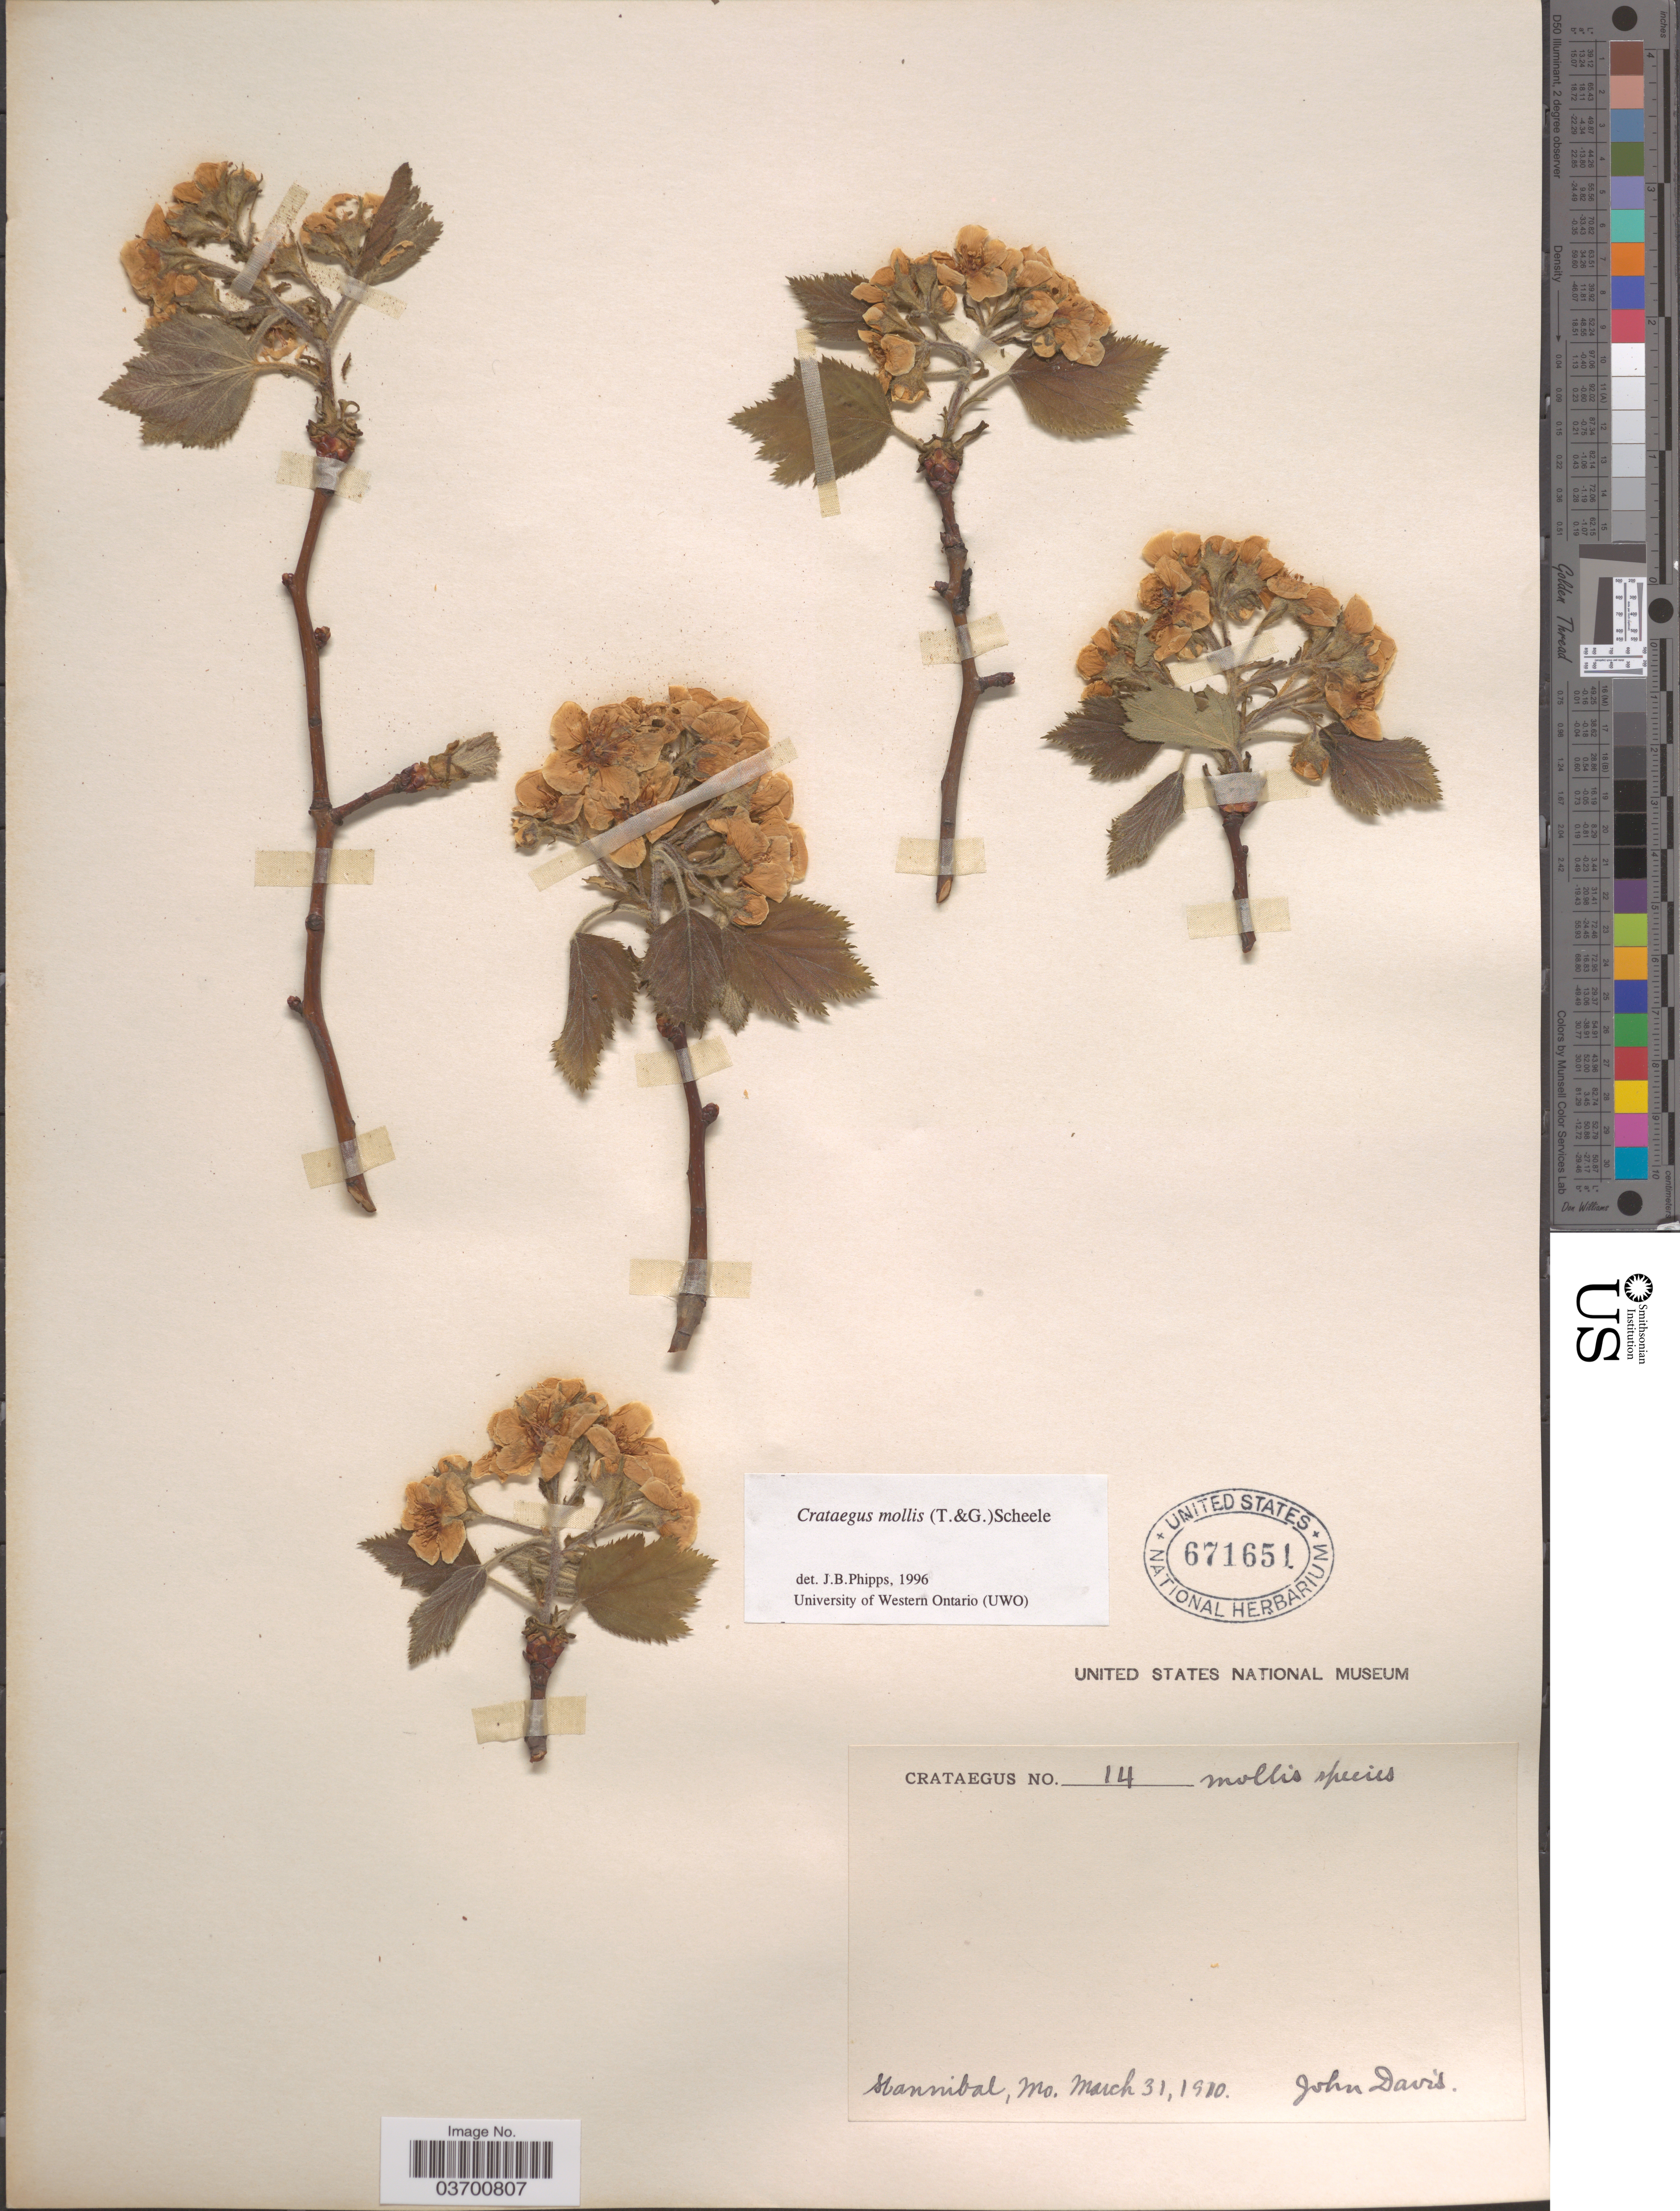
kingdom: Plantae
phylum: Tracheophyta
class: Magnoliopsida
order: Rosales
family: Rosaceae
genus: Crataegus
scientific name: Crataegus mollis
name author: (Torr. & A. Gray) Scheele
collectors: J. Davis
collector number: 14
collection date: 1910-03-31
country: United States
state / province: Missouri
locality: Hannibal.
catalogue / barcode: US 671651